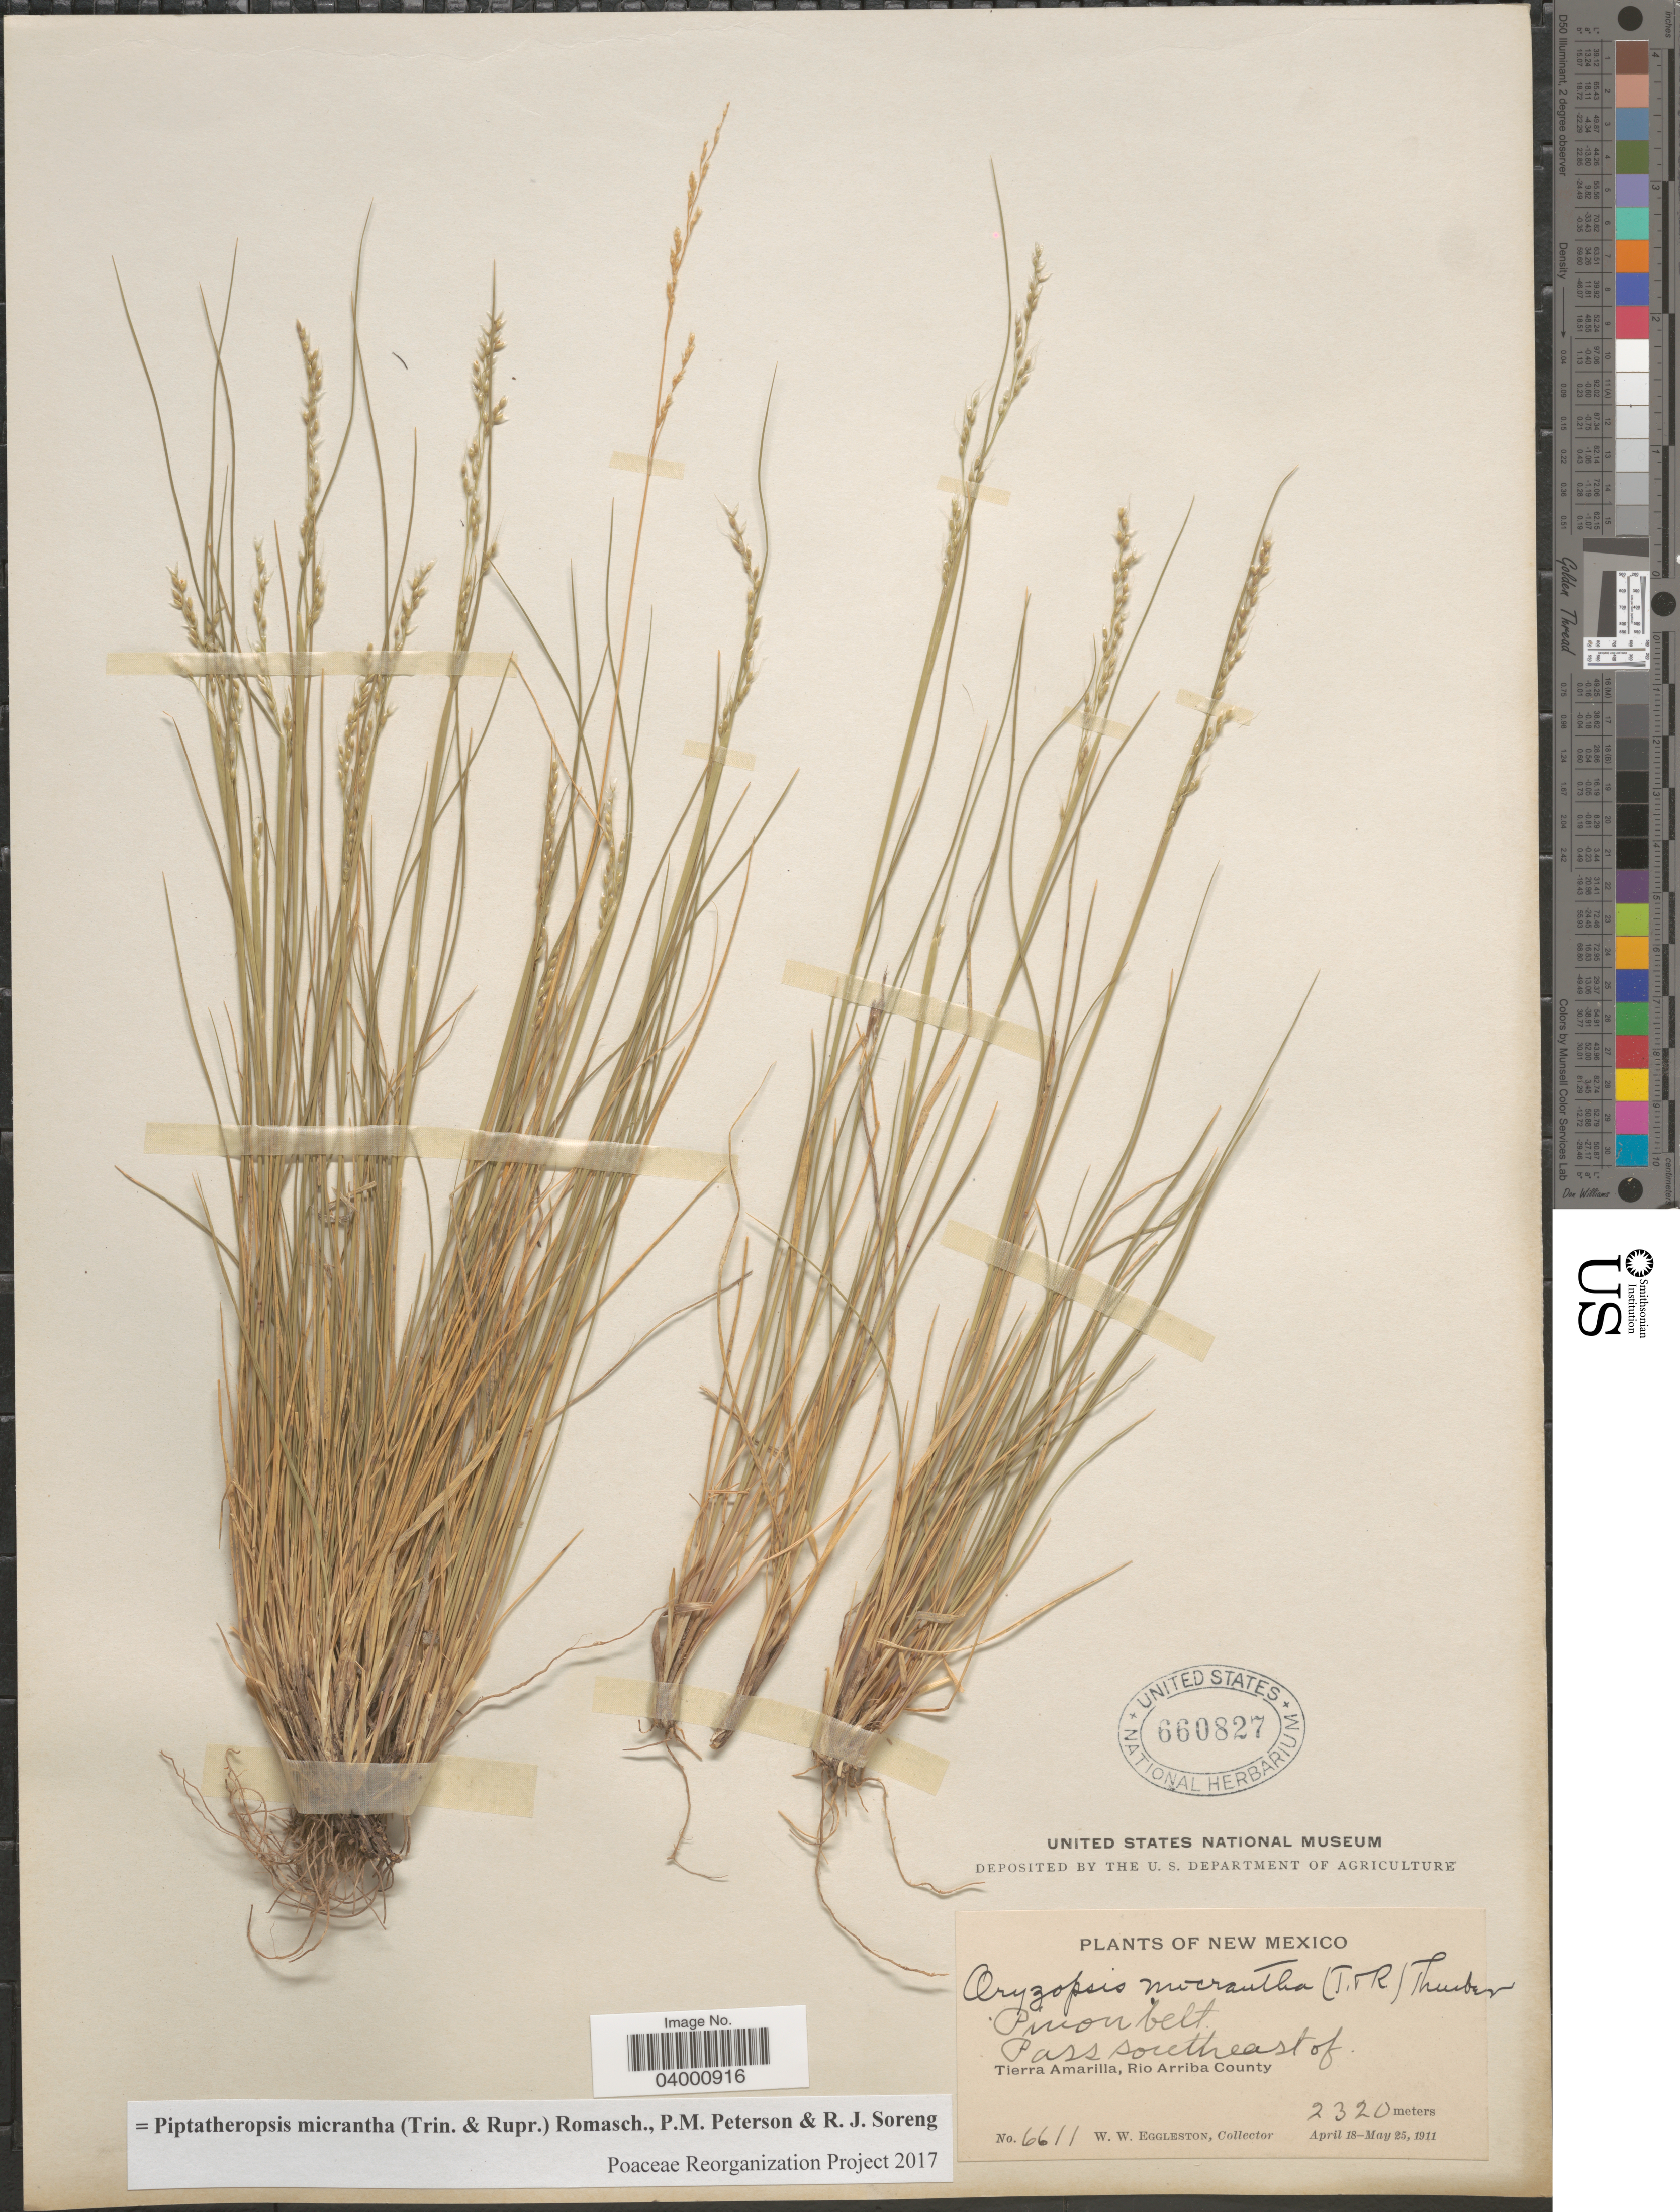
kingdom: Plantae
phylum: Tracheophyta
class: Liliopsida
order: Poales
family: Poaceae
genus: Piptatheropsis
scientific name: Piptatheropsis micrantha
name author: (Trin. & Rupr.) Romasch.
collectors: W. W. Eggleston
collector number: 6611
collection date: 1911-04-18/1911-05-25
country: United States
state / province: New Mexico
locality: Pinon belt. Pass southeast of Tierra Amarilla, Rio Arriba County.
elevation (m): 2320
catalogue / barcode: US 660827